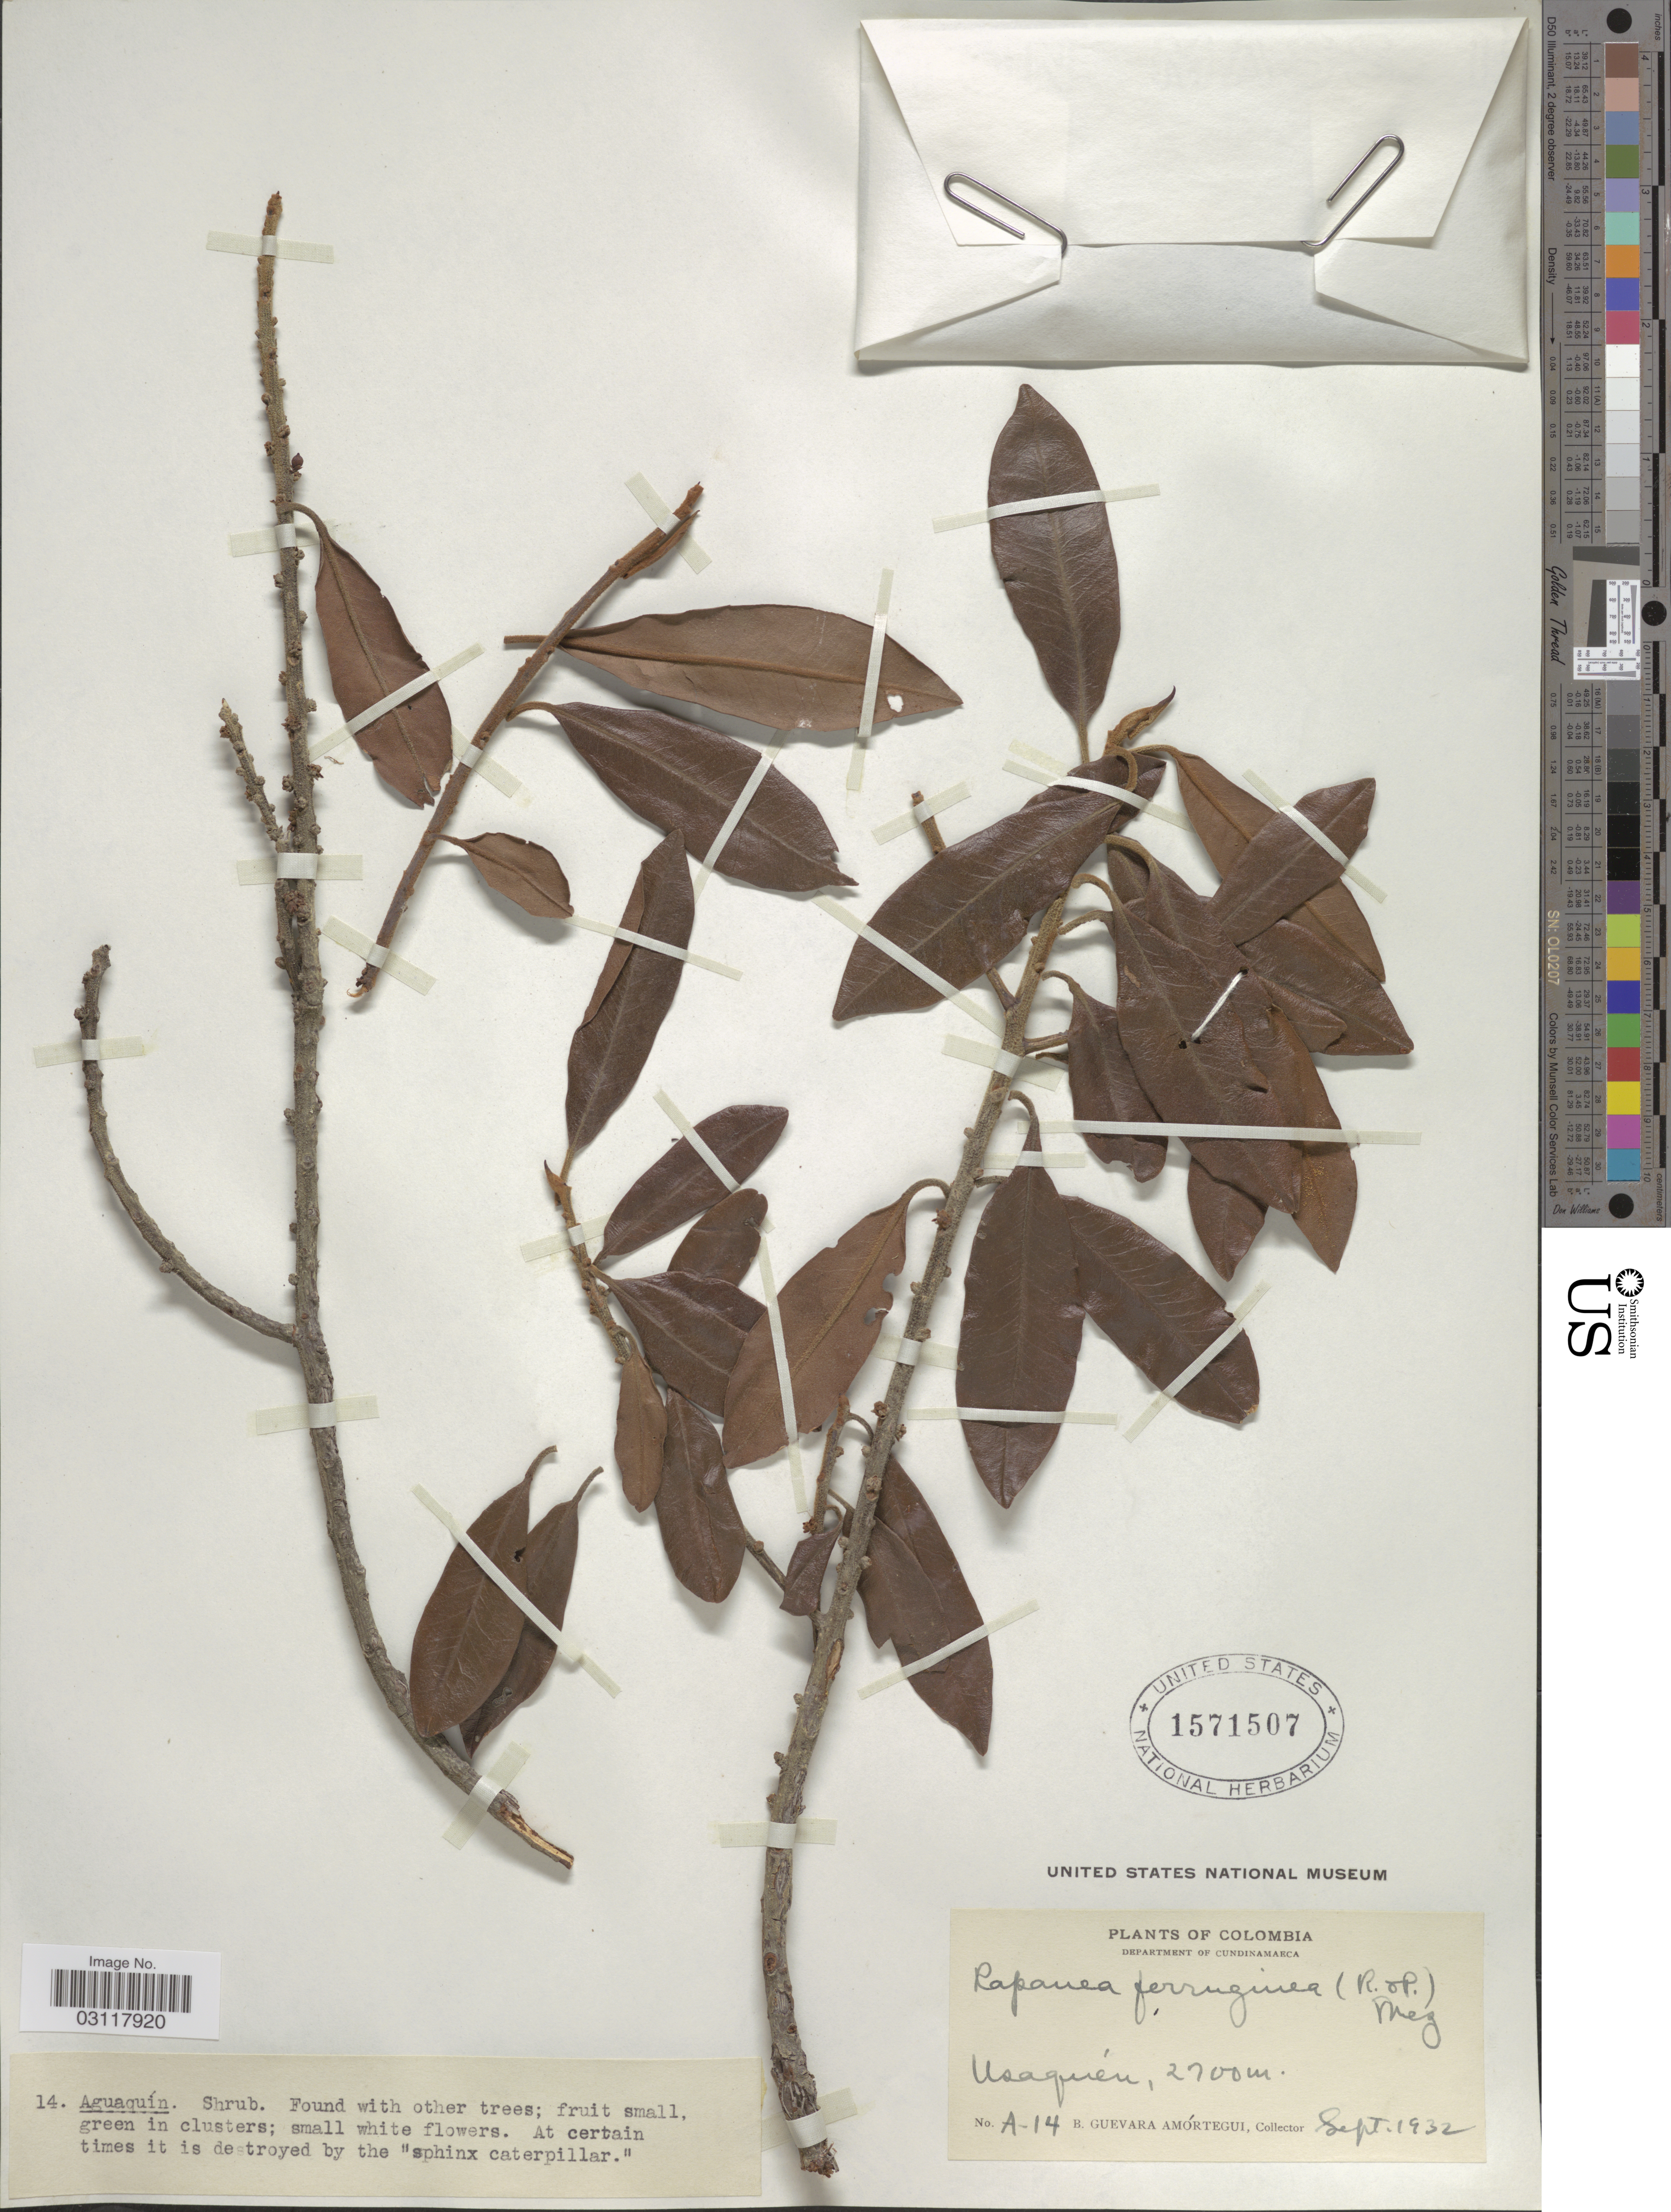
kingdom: Plantae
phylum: Tracheophyta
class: Magnoliopsida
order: Ericales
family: Primulaceae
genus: Rapanea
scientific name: Rapanea ferruginea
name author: (Ruiz & Pav.) Mez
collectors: B. Guevara Amortegui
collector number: A-14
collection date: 1932-09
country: Colombia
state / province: Cundinamarca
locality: Department of Cundinamarca. Usaquén.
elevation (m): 2700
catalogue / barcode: US 1571507